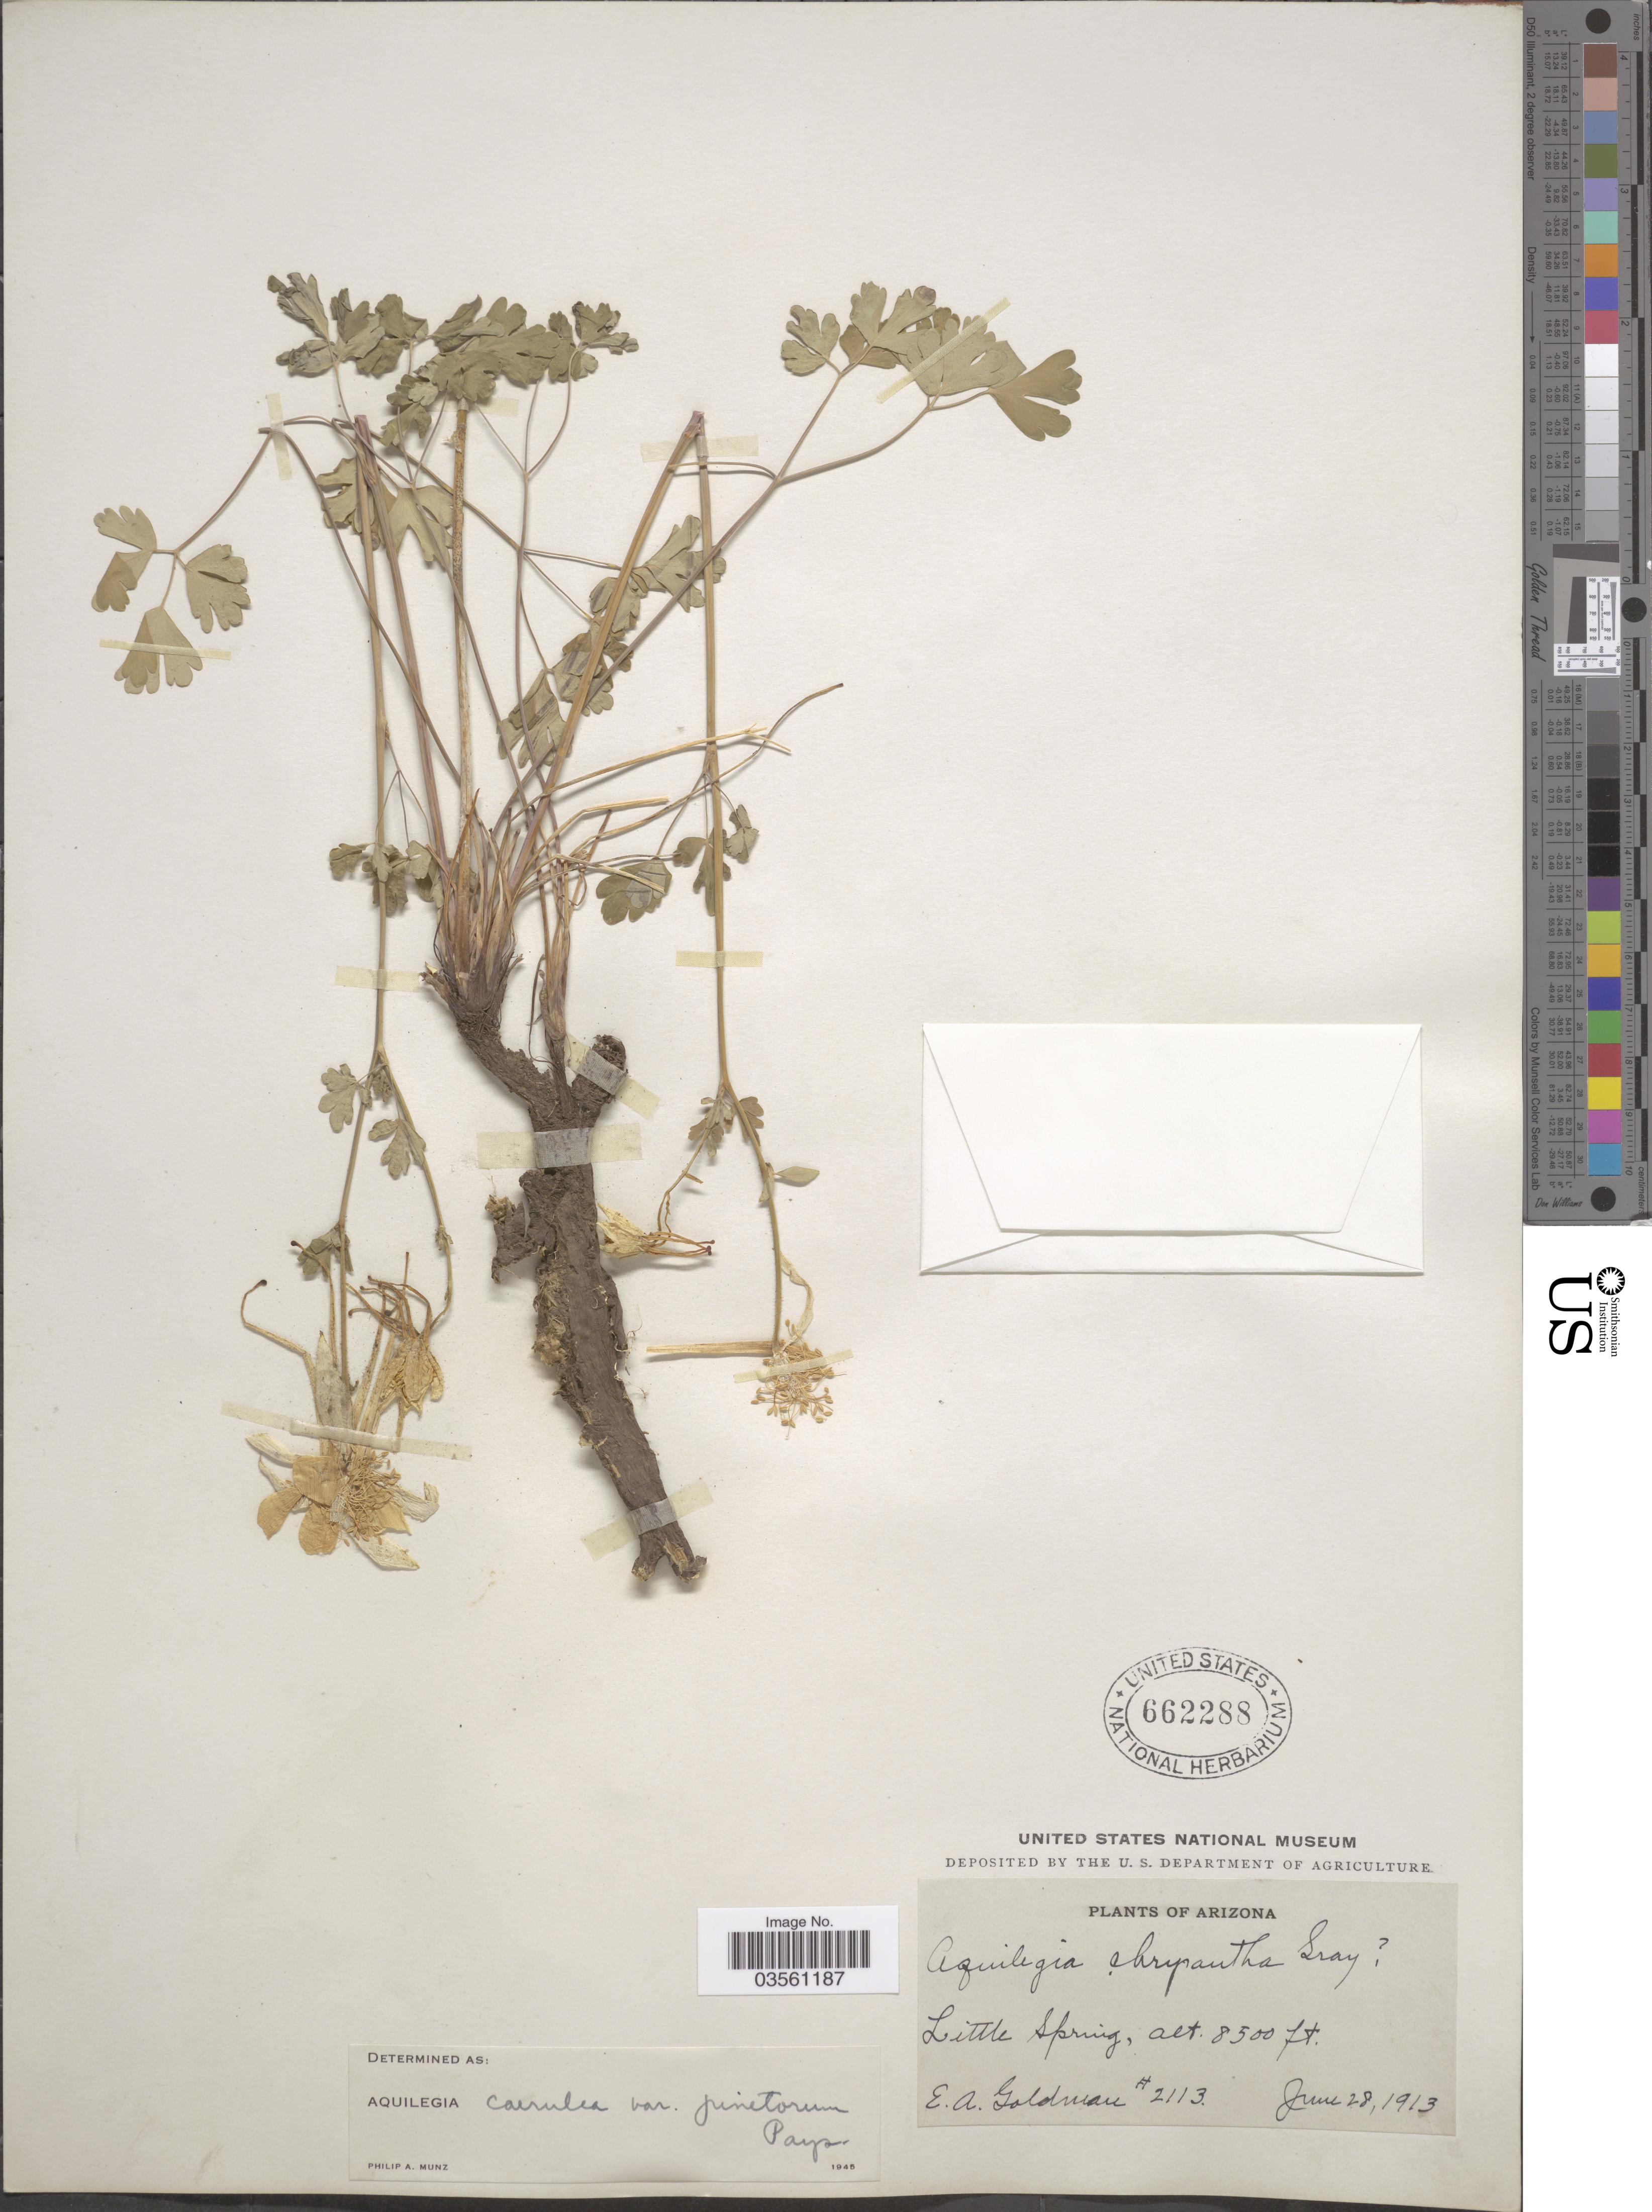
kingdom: Plantae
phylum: Tracheophyta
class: Magnoliopsida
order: Ranunculales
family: Ranunculaceae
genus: Aquilegia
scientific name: Aquilegia coerulea var. pinetorum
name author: E. James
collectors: E. A. Goldman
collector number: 2113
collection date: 1913-06-28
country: United States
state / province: Arizona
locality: Little Spring.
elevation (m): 2591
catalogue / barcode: US 662288